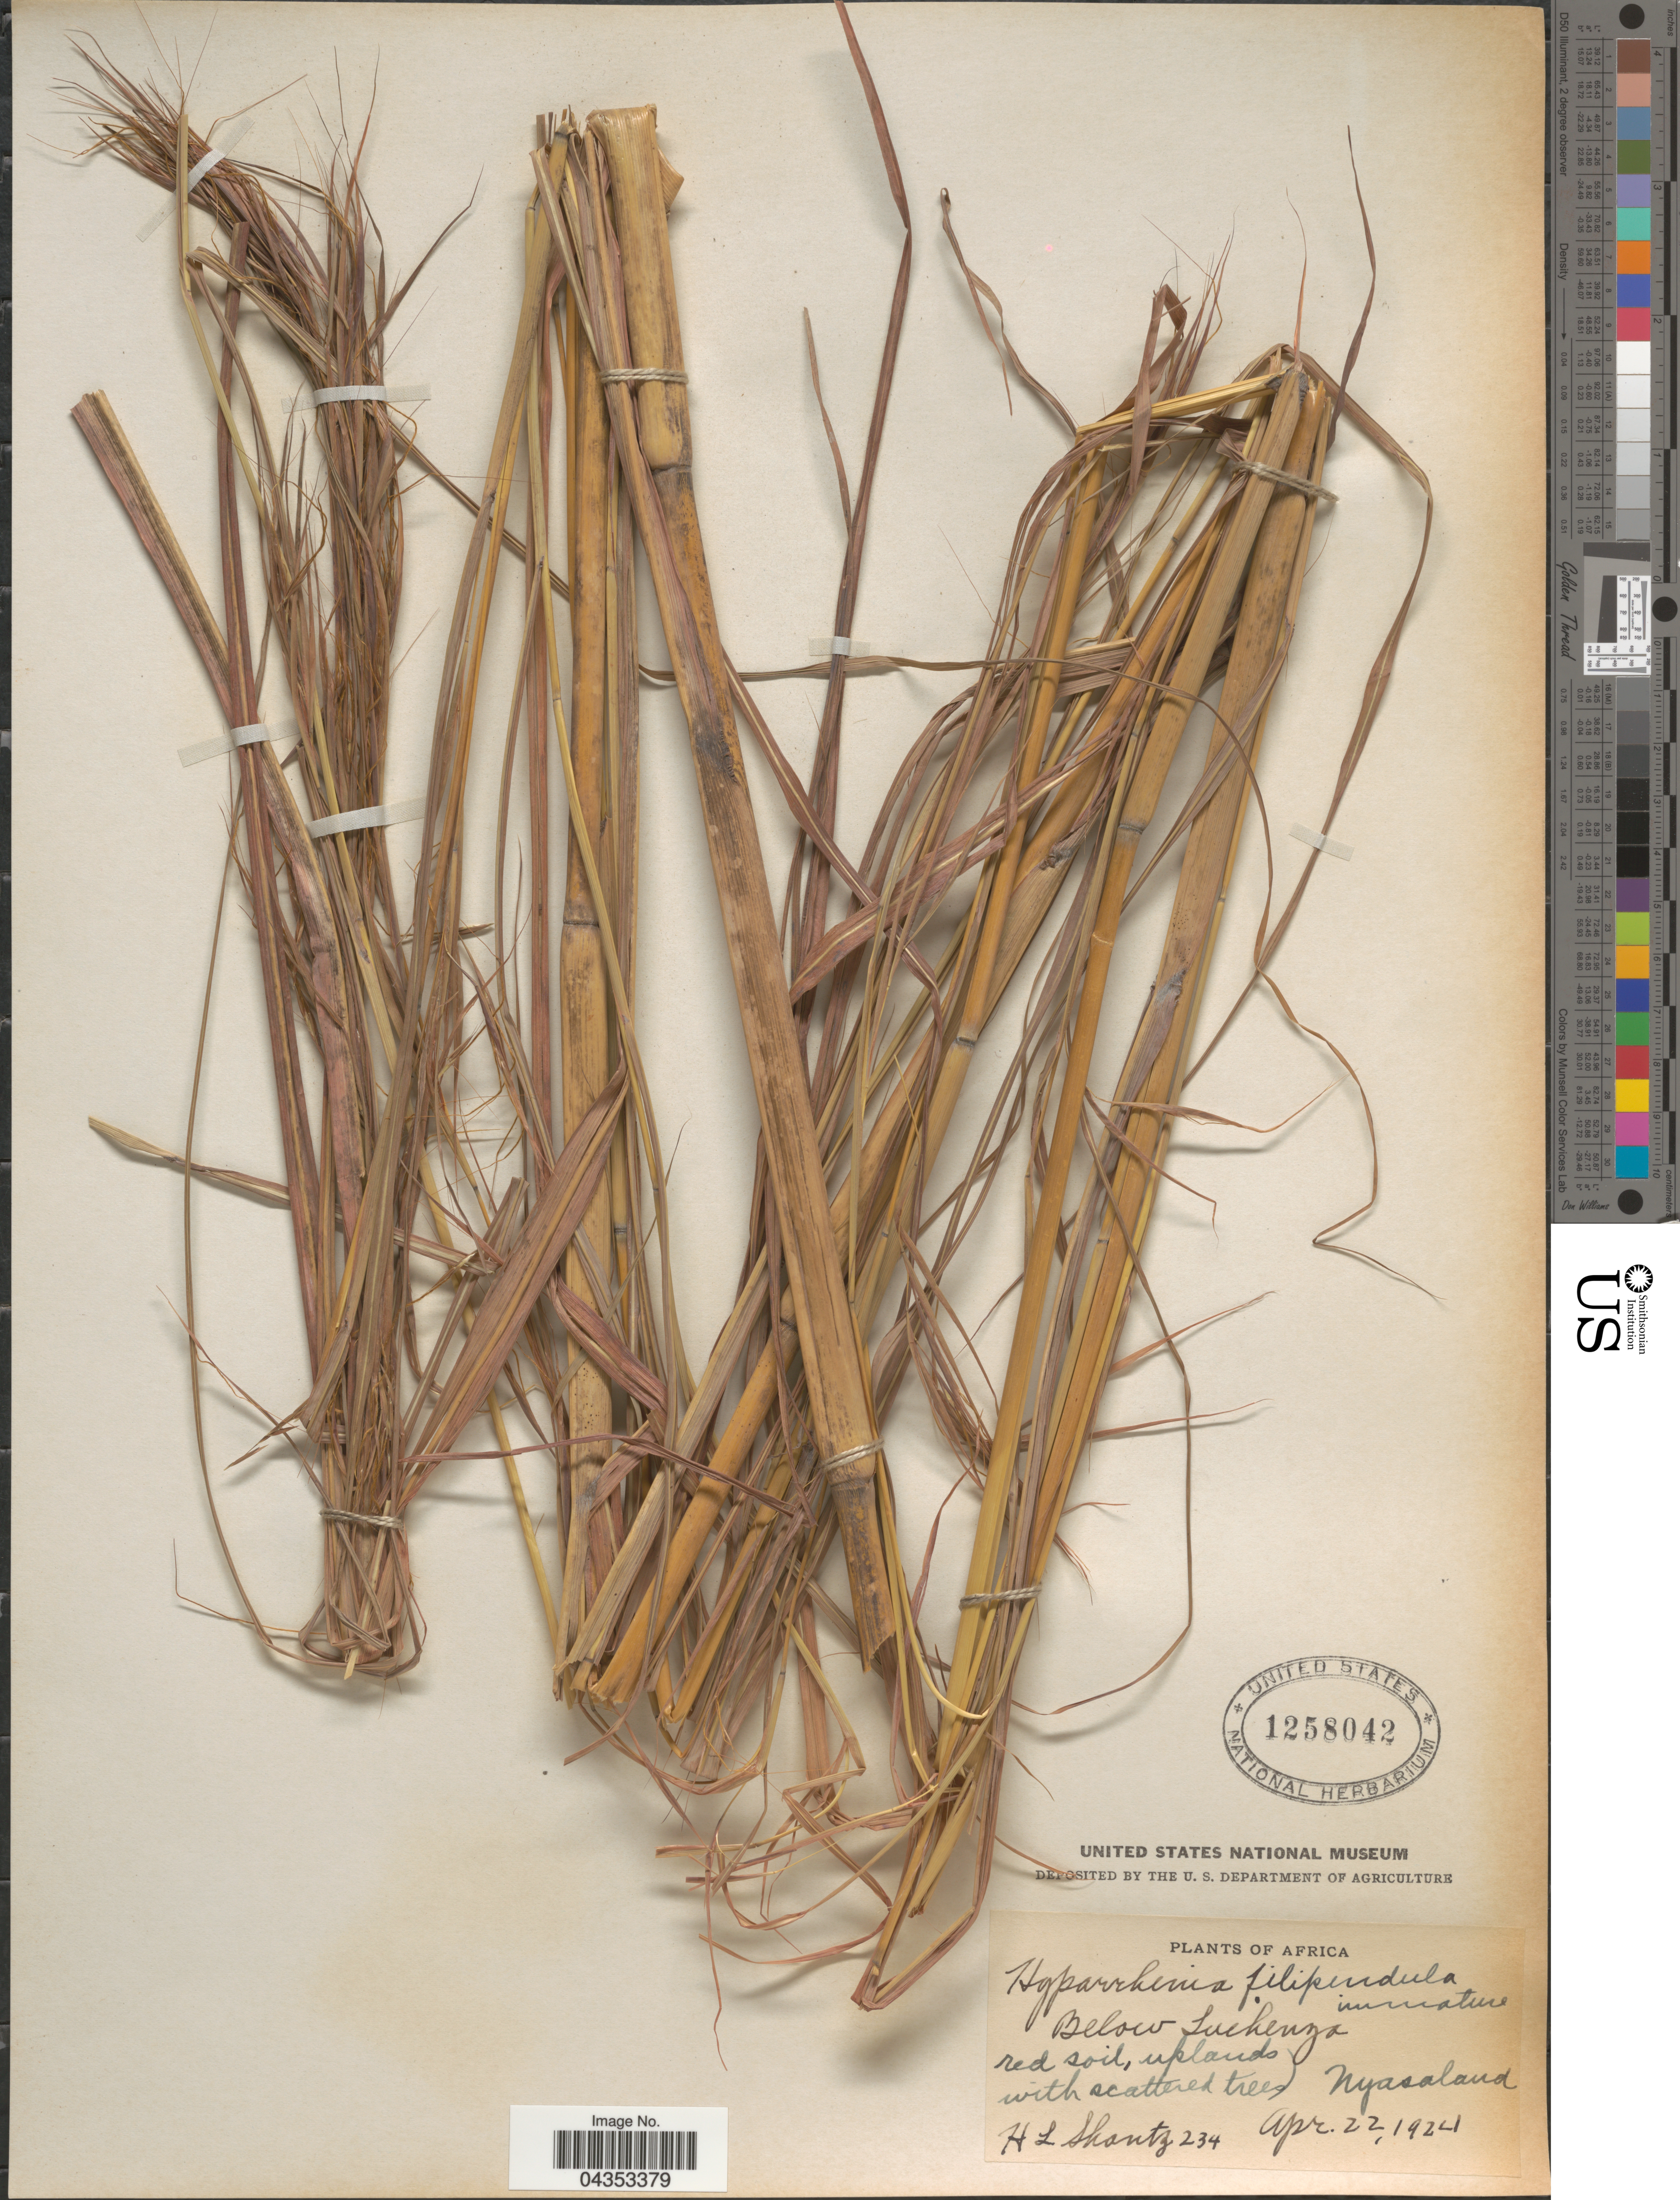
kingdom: Plantae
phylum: Tracheophyta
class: Liliopsida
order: Poales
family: Poaceae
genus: Hyparrhenia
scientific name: Hyparrhenia filipendula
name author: (Hochr.) Stapf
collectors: H. Shantz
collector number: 234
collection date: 1924-04-22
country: Malawi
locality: Below Luchenza. Nyasaland.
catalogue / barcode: US 1258042